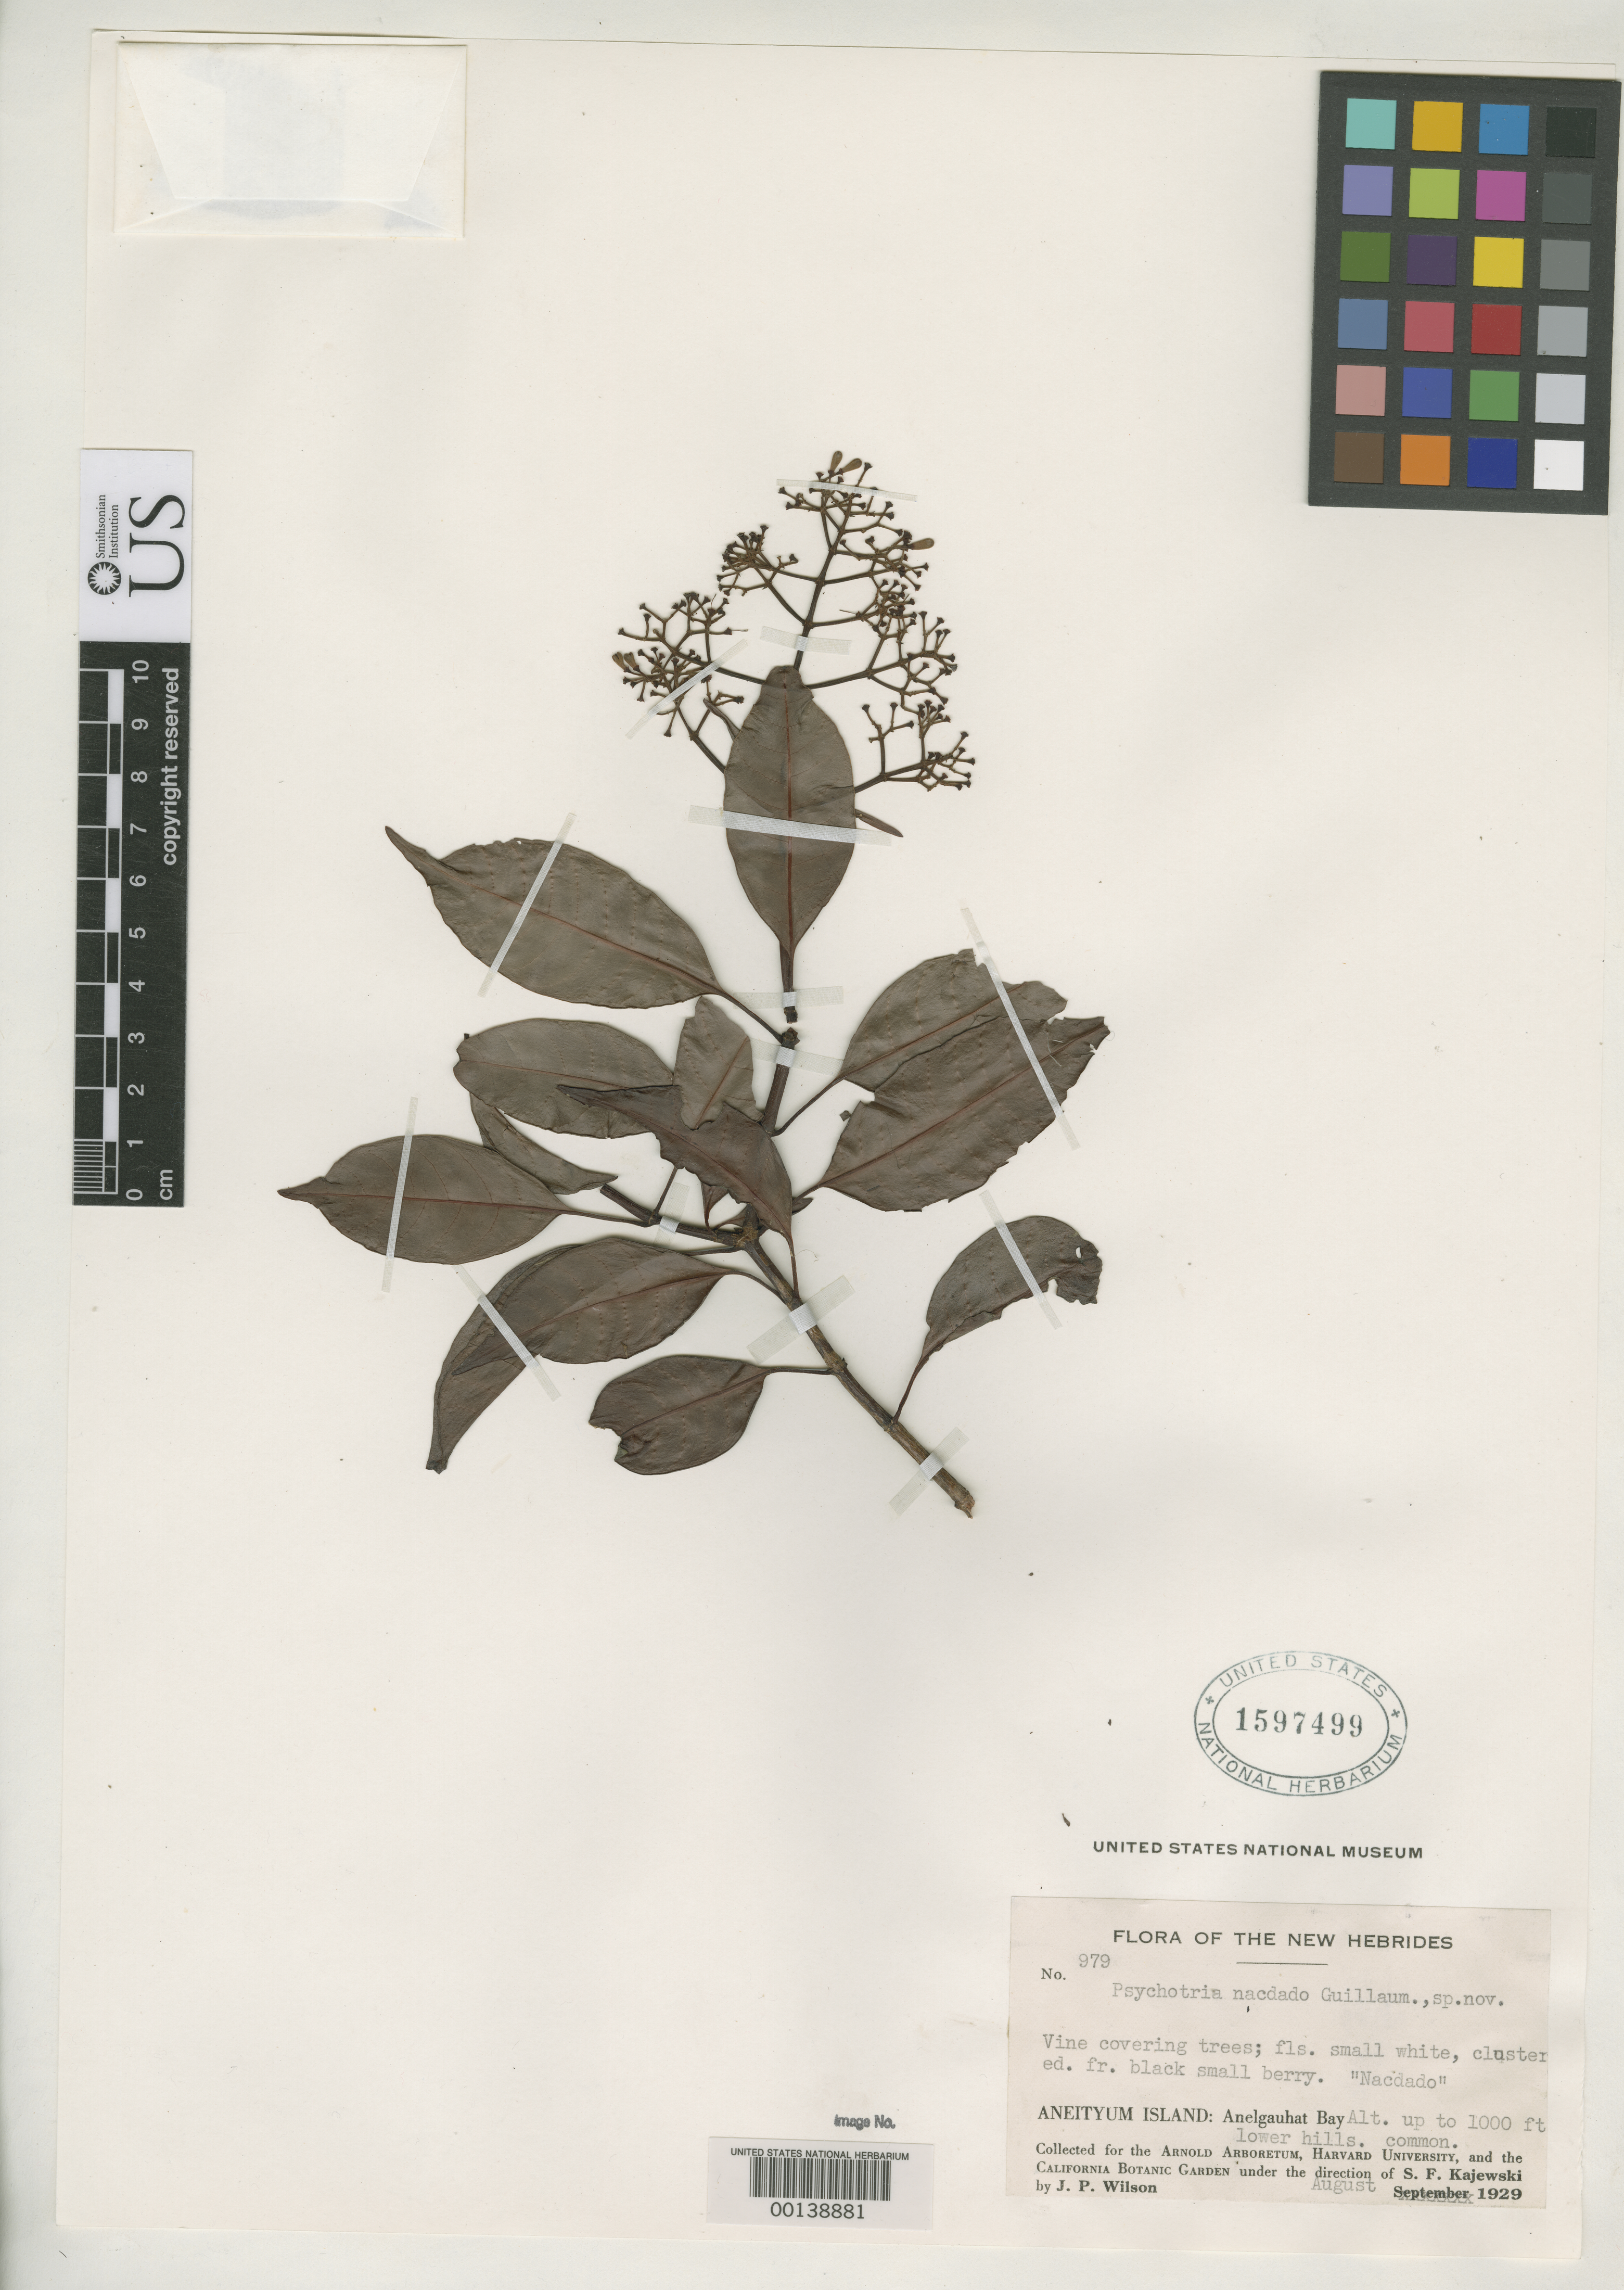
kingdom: Plantae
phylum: Tracheophyta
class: Magnoliopsida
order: Gentianales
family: Rubiaceae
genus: Psychotria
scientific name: Psychotria nacdado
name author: Guillaumin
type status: Isosyntype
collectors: J. P. Wilson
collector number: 979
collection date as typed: Aug 1929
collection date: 1929-08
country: Vanuatu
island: Anatom [Aneityum]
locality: Anelgauhat Bay.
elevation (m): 300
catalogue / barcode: US 1597499